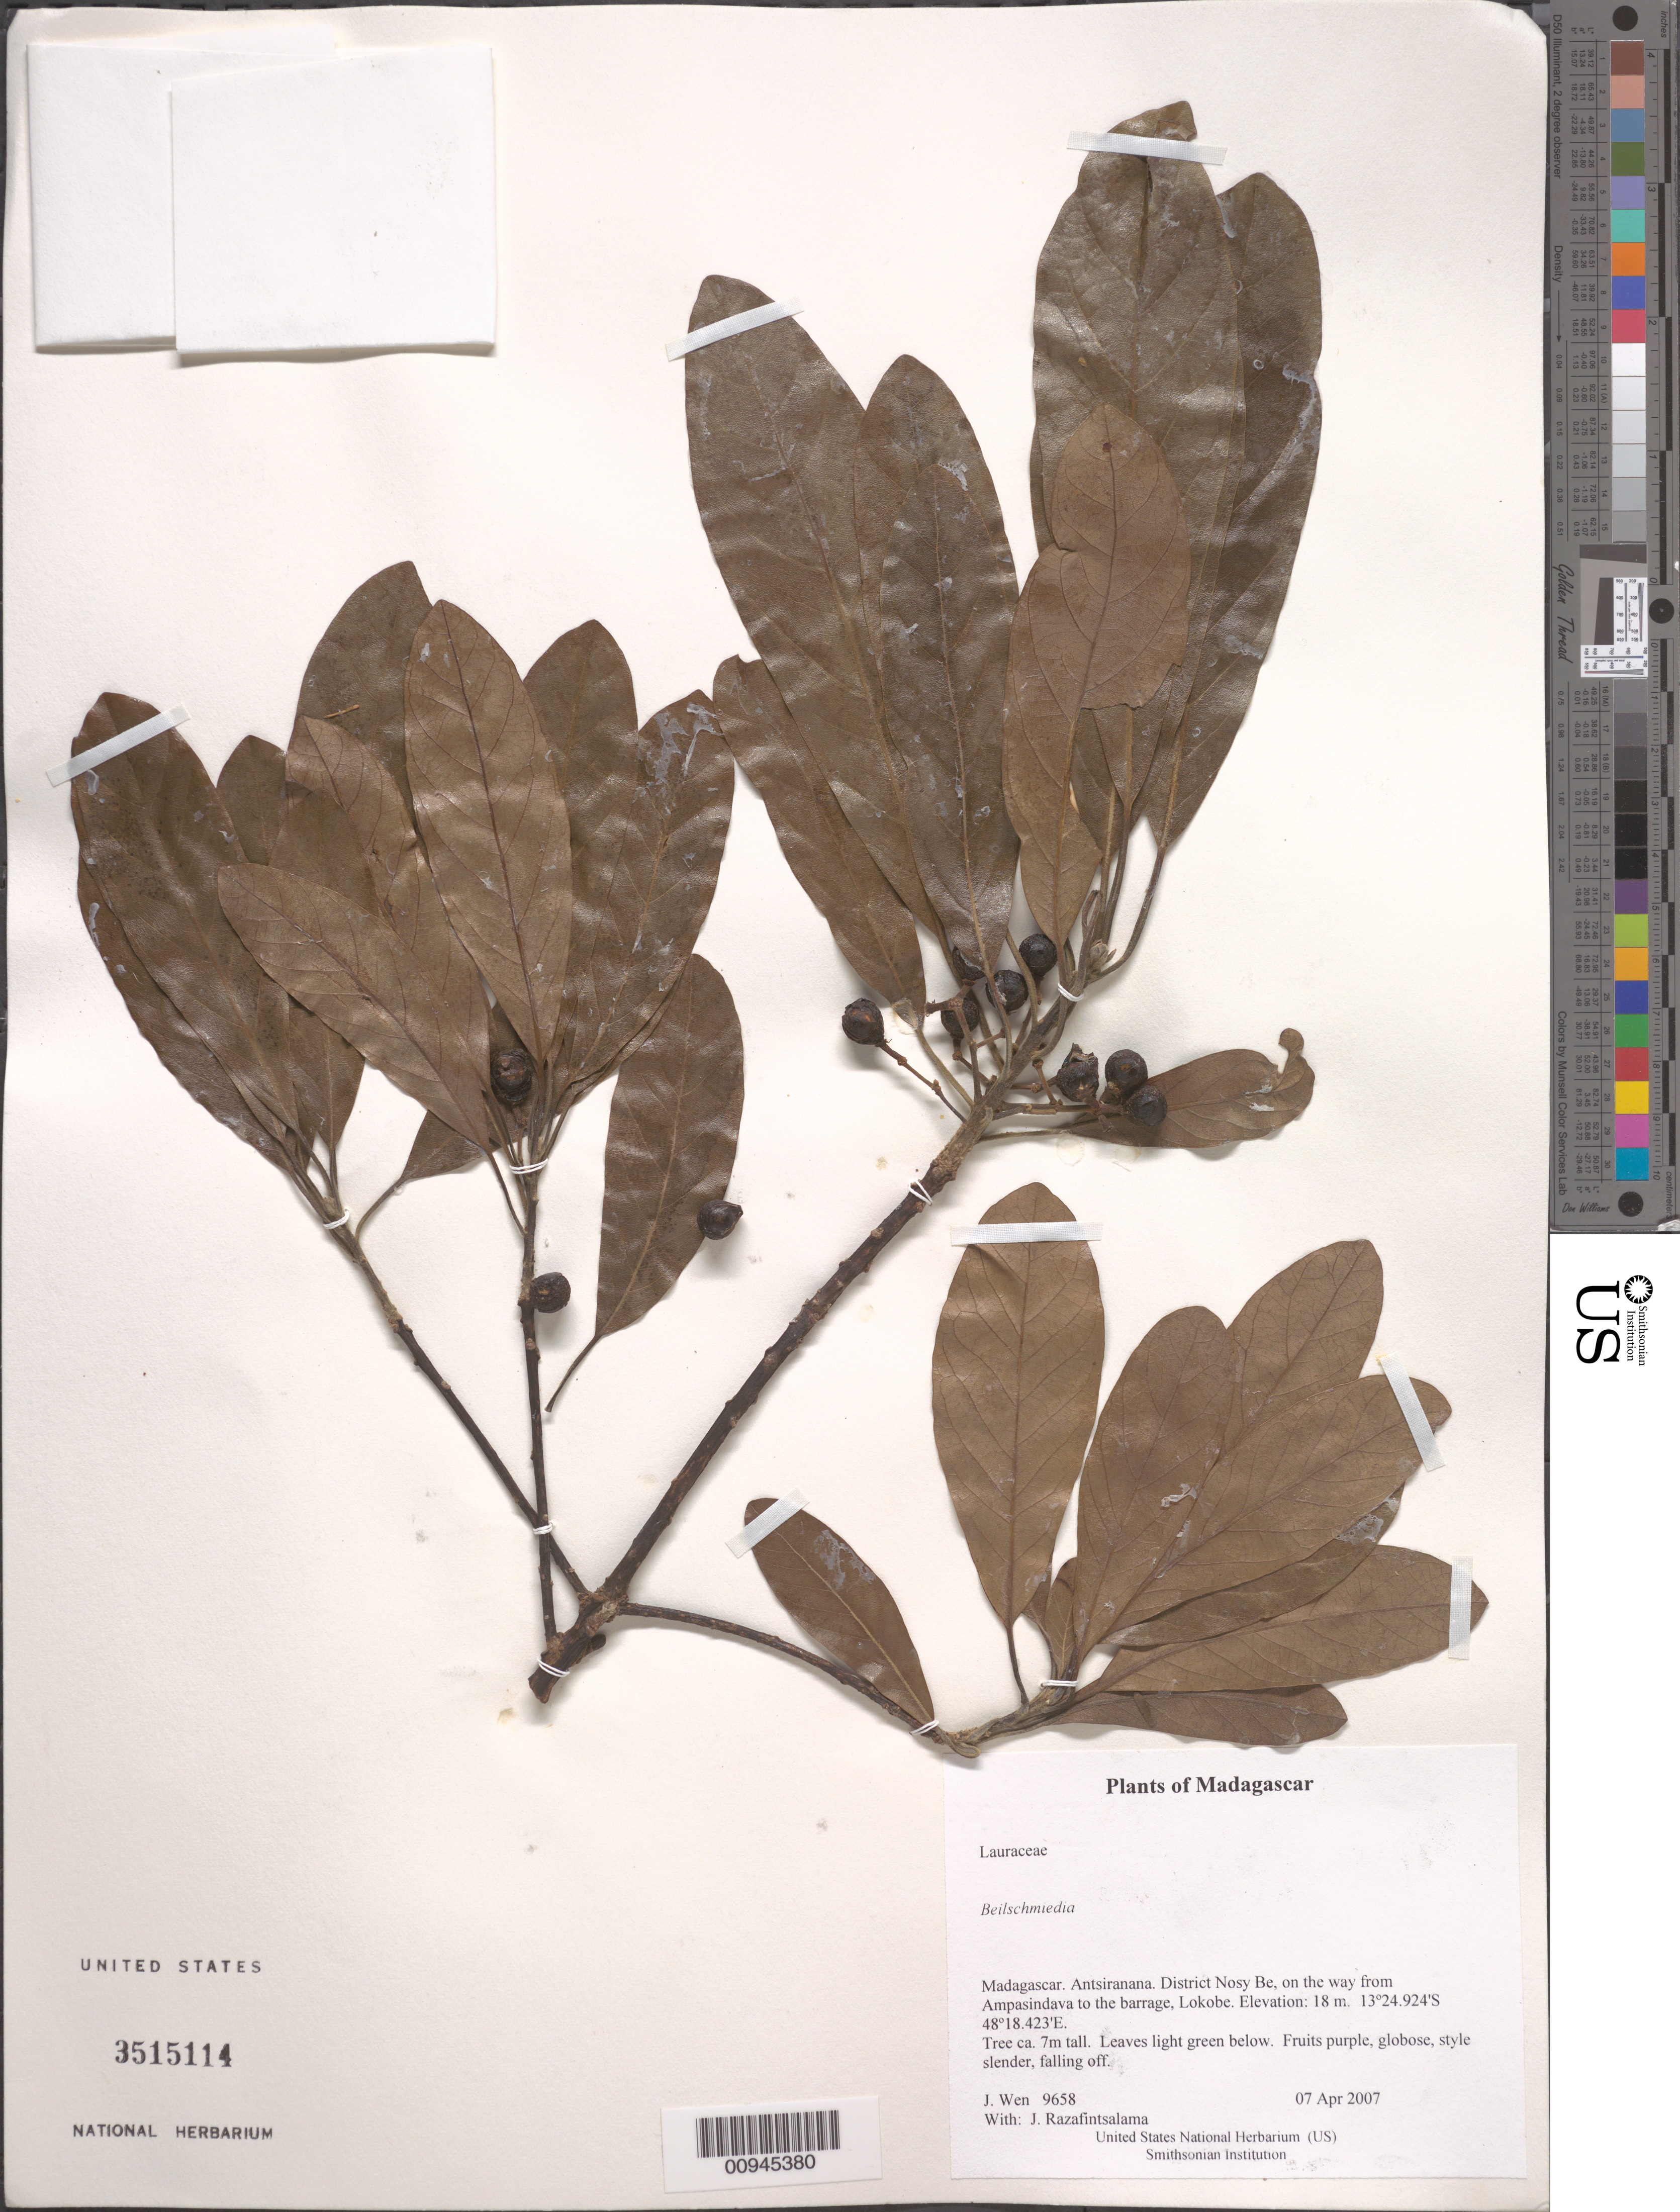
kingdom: Plantae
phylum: Tracheophyta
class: Magnoliopsida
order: Laurales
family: Lauraceae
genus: Beilschmiedia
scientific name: Beilschmiedia sp.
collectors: J. Wen & J. Razafintsalama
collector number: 9658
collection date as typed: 07 Apr 2007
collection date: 2007-04-07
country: Madagascar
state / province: Diana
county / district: Nosy Be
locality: District Nosy Be, on the way from Ampasindava to the barrage, Lokobe.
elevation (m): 18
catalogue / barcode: US 3515114